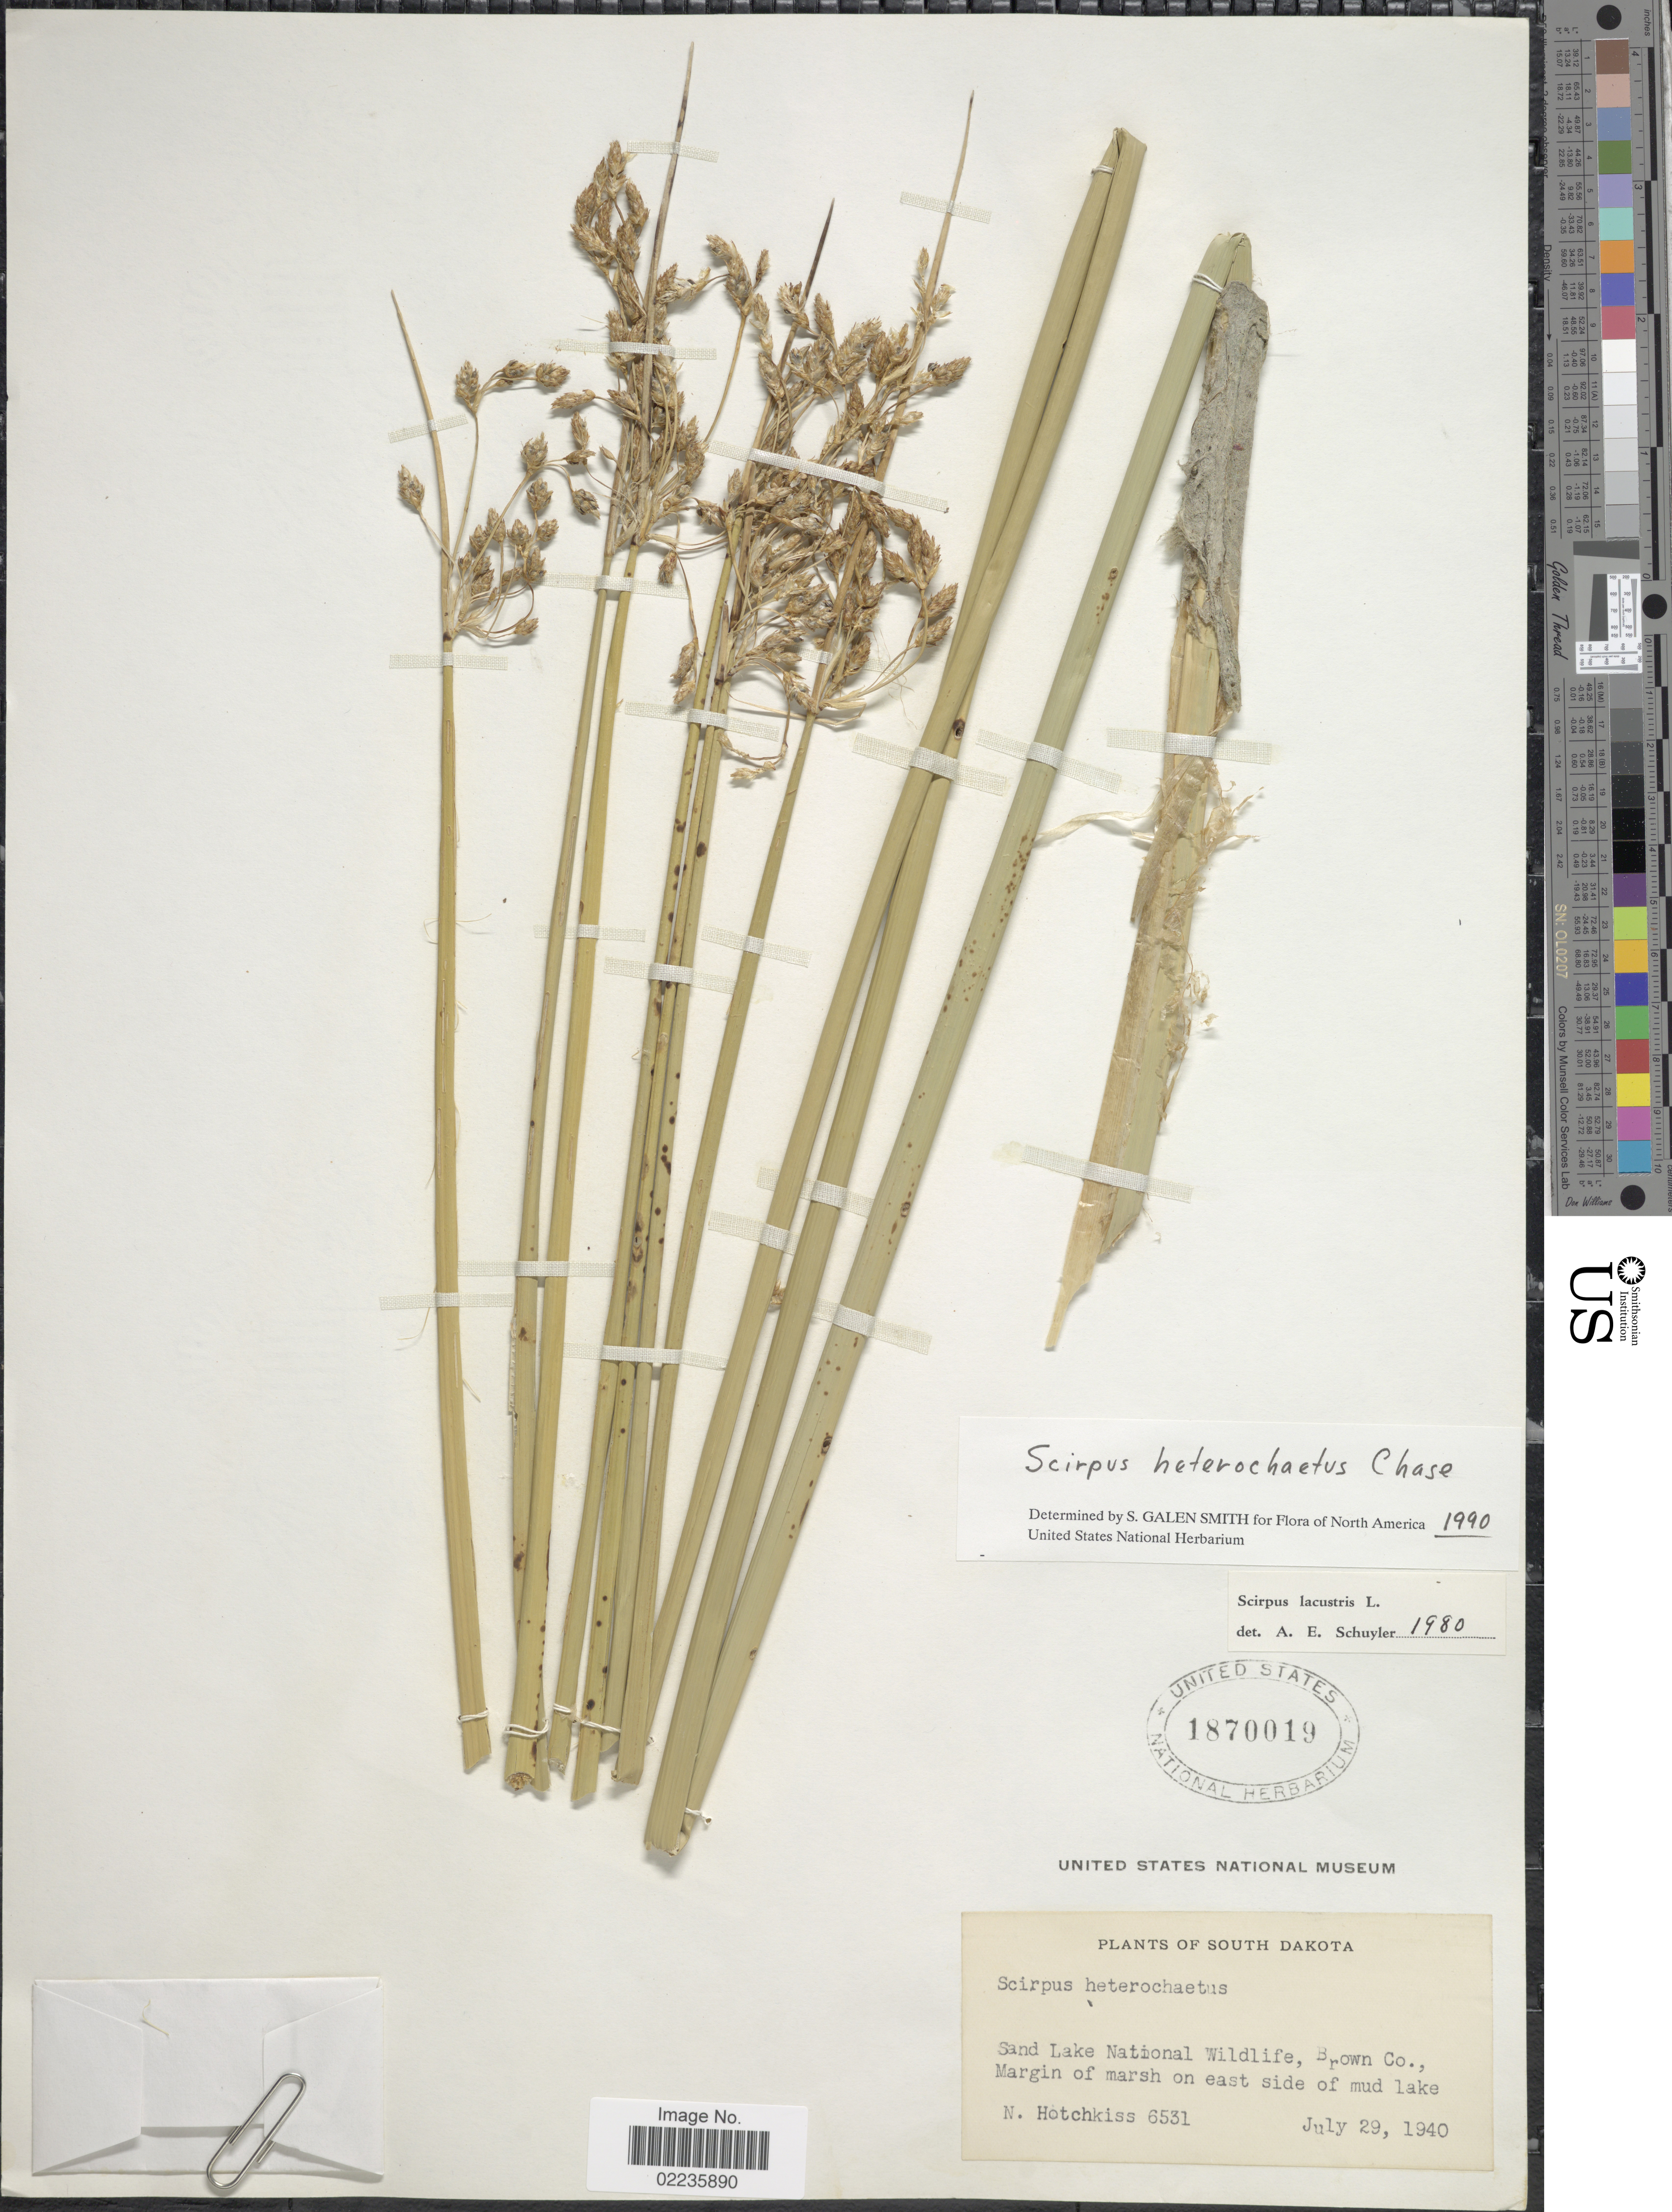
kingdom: Plantae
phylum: Tracheophyta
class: Liliopsida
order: Poales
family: Cyperaceae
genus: Schoenoplectus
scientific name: Schoenoplectus heterochaetus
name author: (Chase) Soják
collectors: N. Hotchkiss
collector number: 6531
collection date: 1940-07-29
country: United States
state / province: South Dakota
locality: Sand Lake National Wildlife, Brown Co., Margin of marsh on east side of mud lake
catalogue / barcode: US 1870019